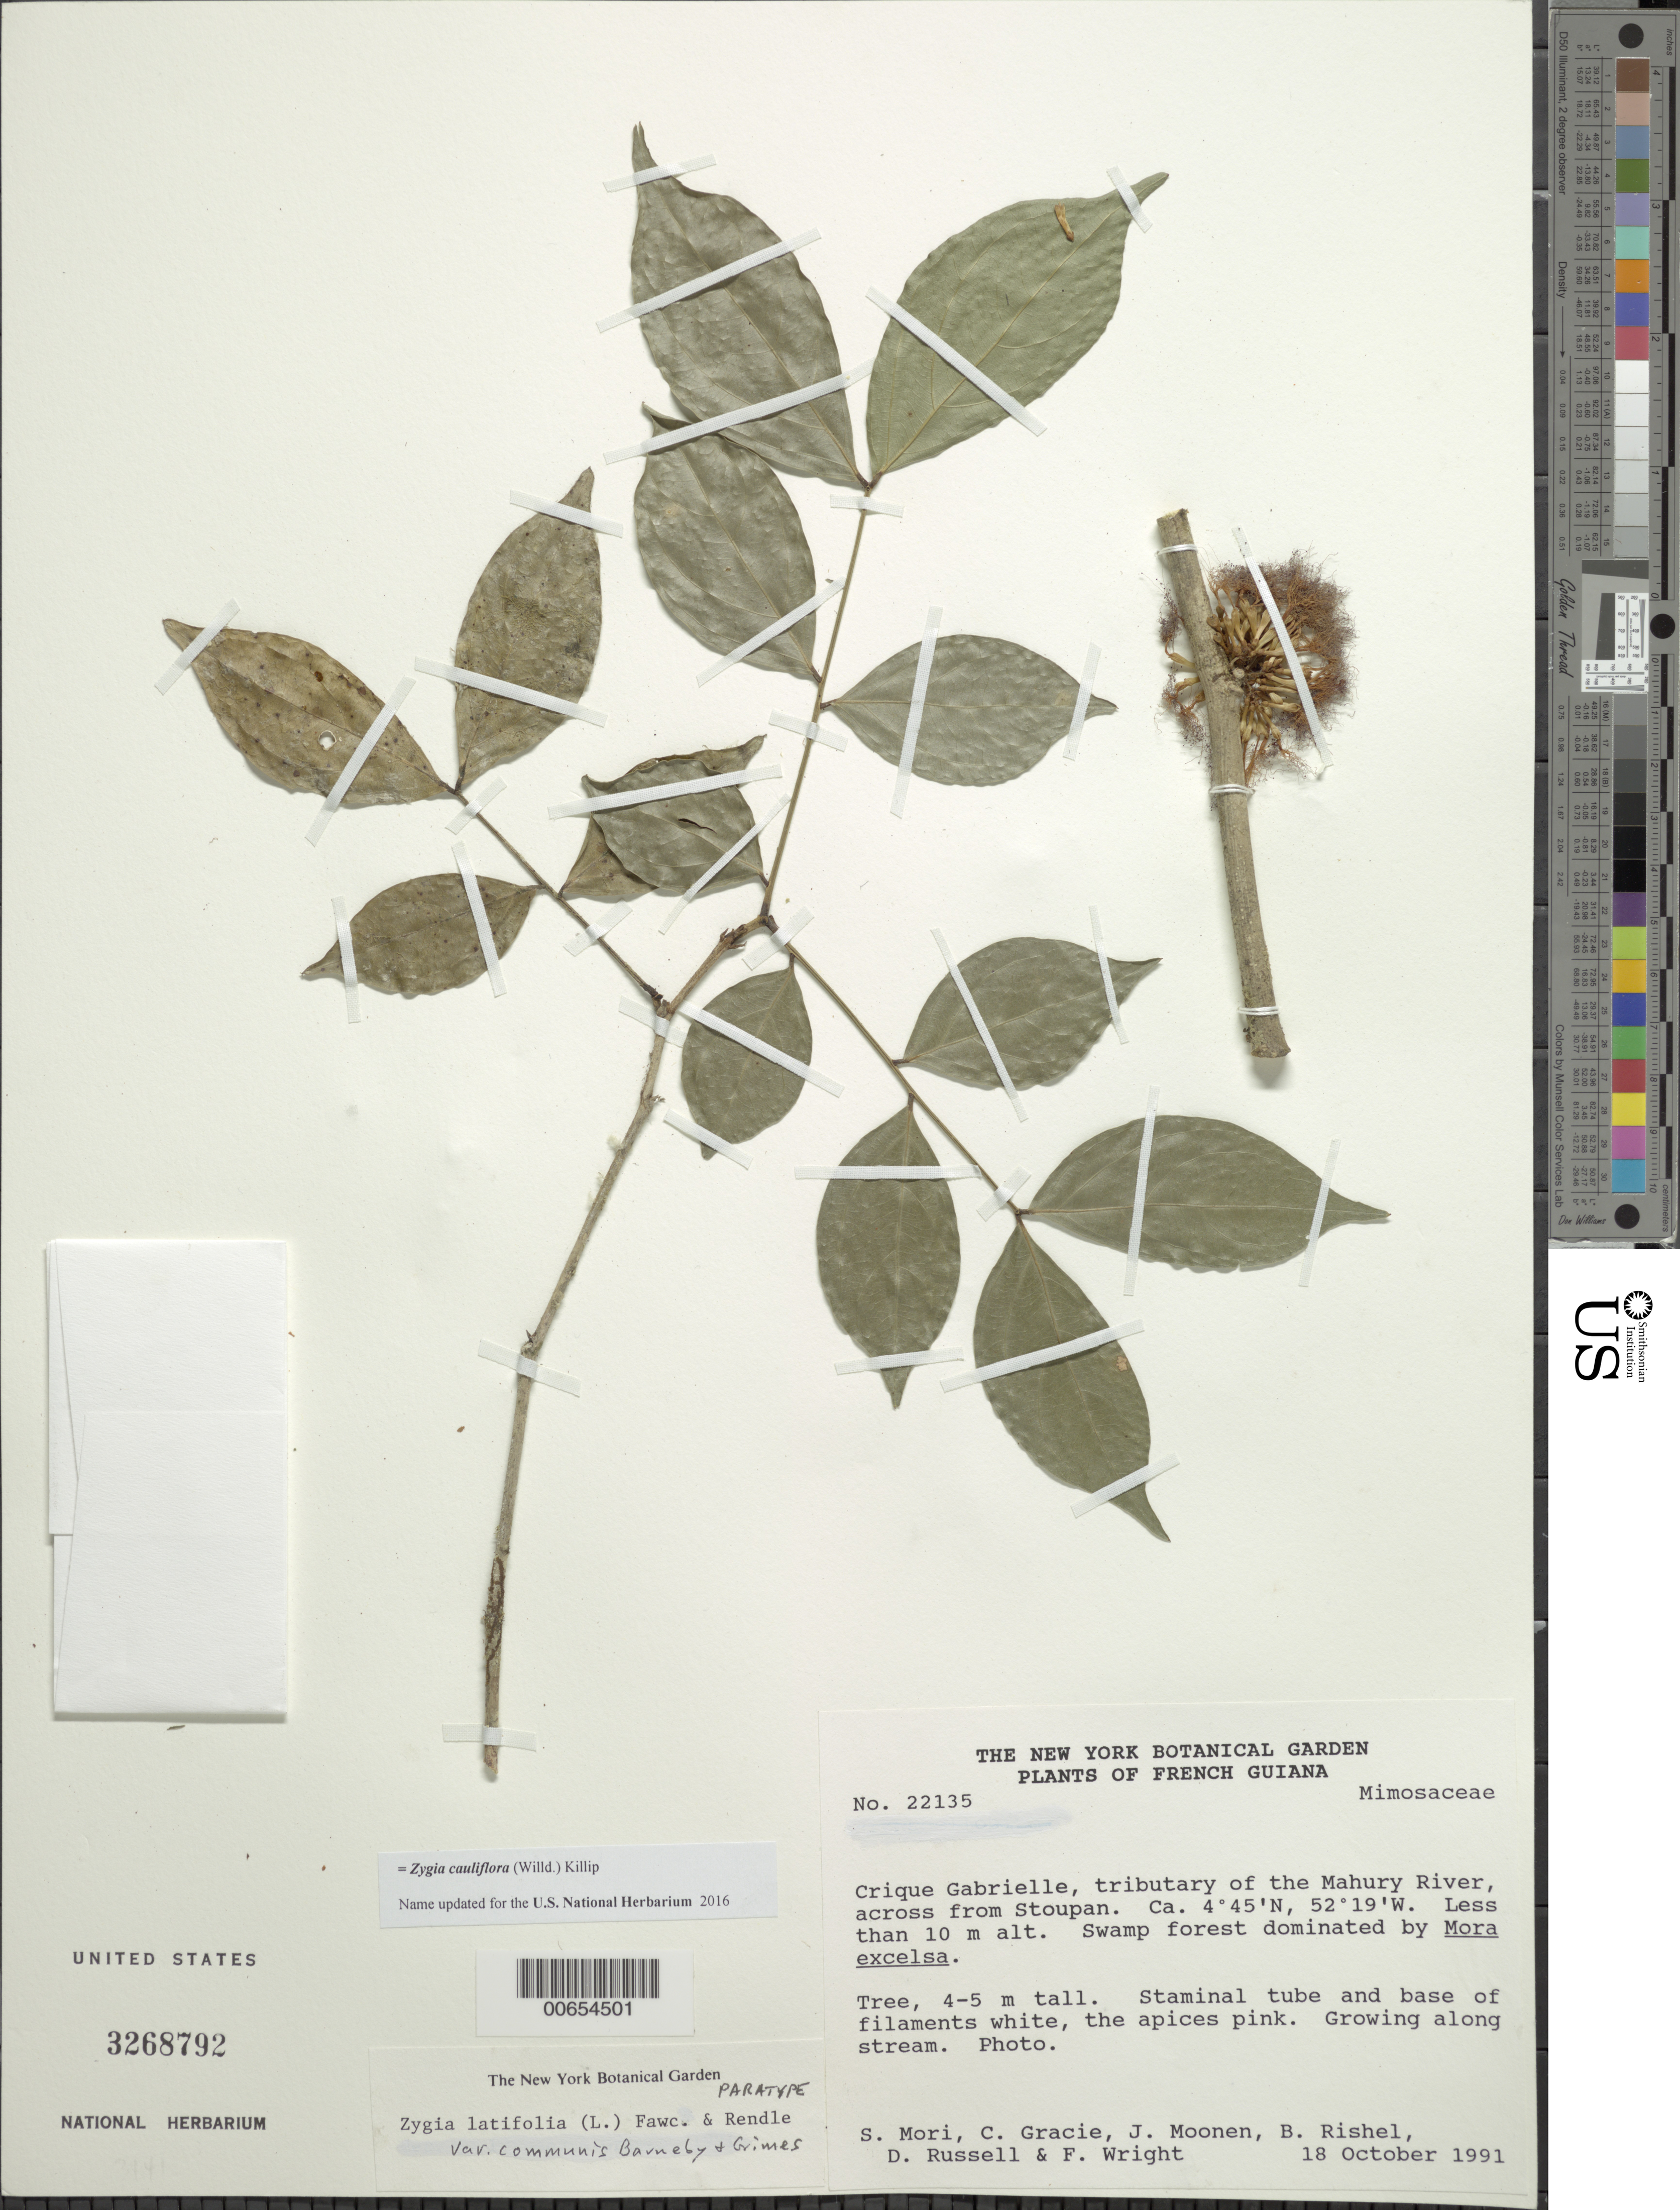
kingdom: Plantae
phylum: Tracheophyta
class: Magnoliopsida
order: Fabales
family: Fabaceae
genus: Zygia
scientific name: Zygia cauliflora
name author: (Willd.) Killip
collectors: S. Mori, C. A. Gracie, J. Lazzaroni, B. Rishel, D. Russell & F. Wright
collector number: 22135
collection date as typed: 18-Oct-91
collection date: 1991-10-18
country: French Guiana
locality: Crique Gabrielle, tributary of the Mahury River, across from Stoupan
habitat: Swamp forest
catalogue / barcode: US 3268792